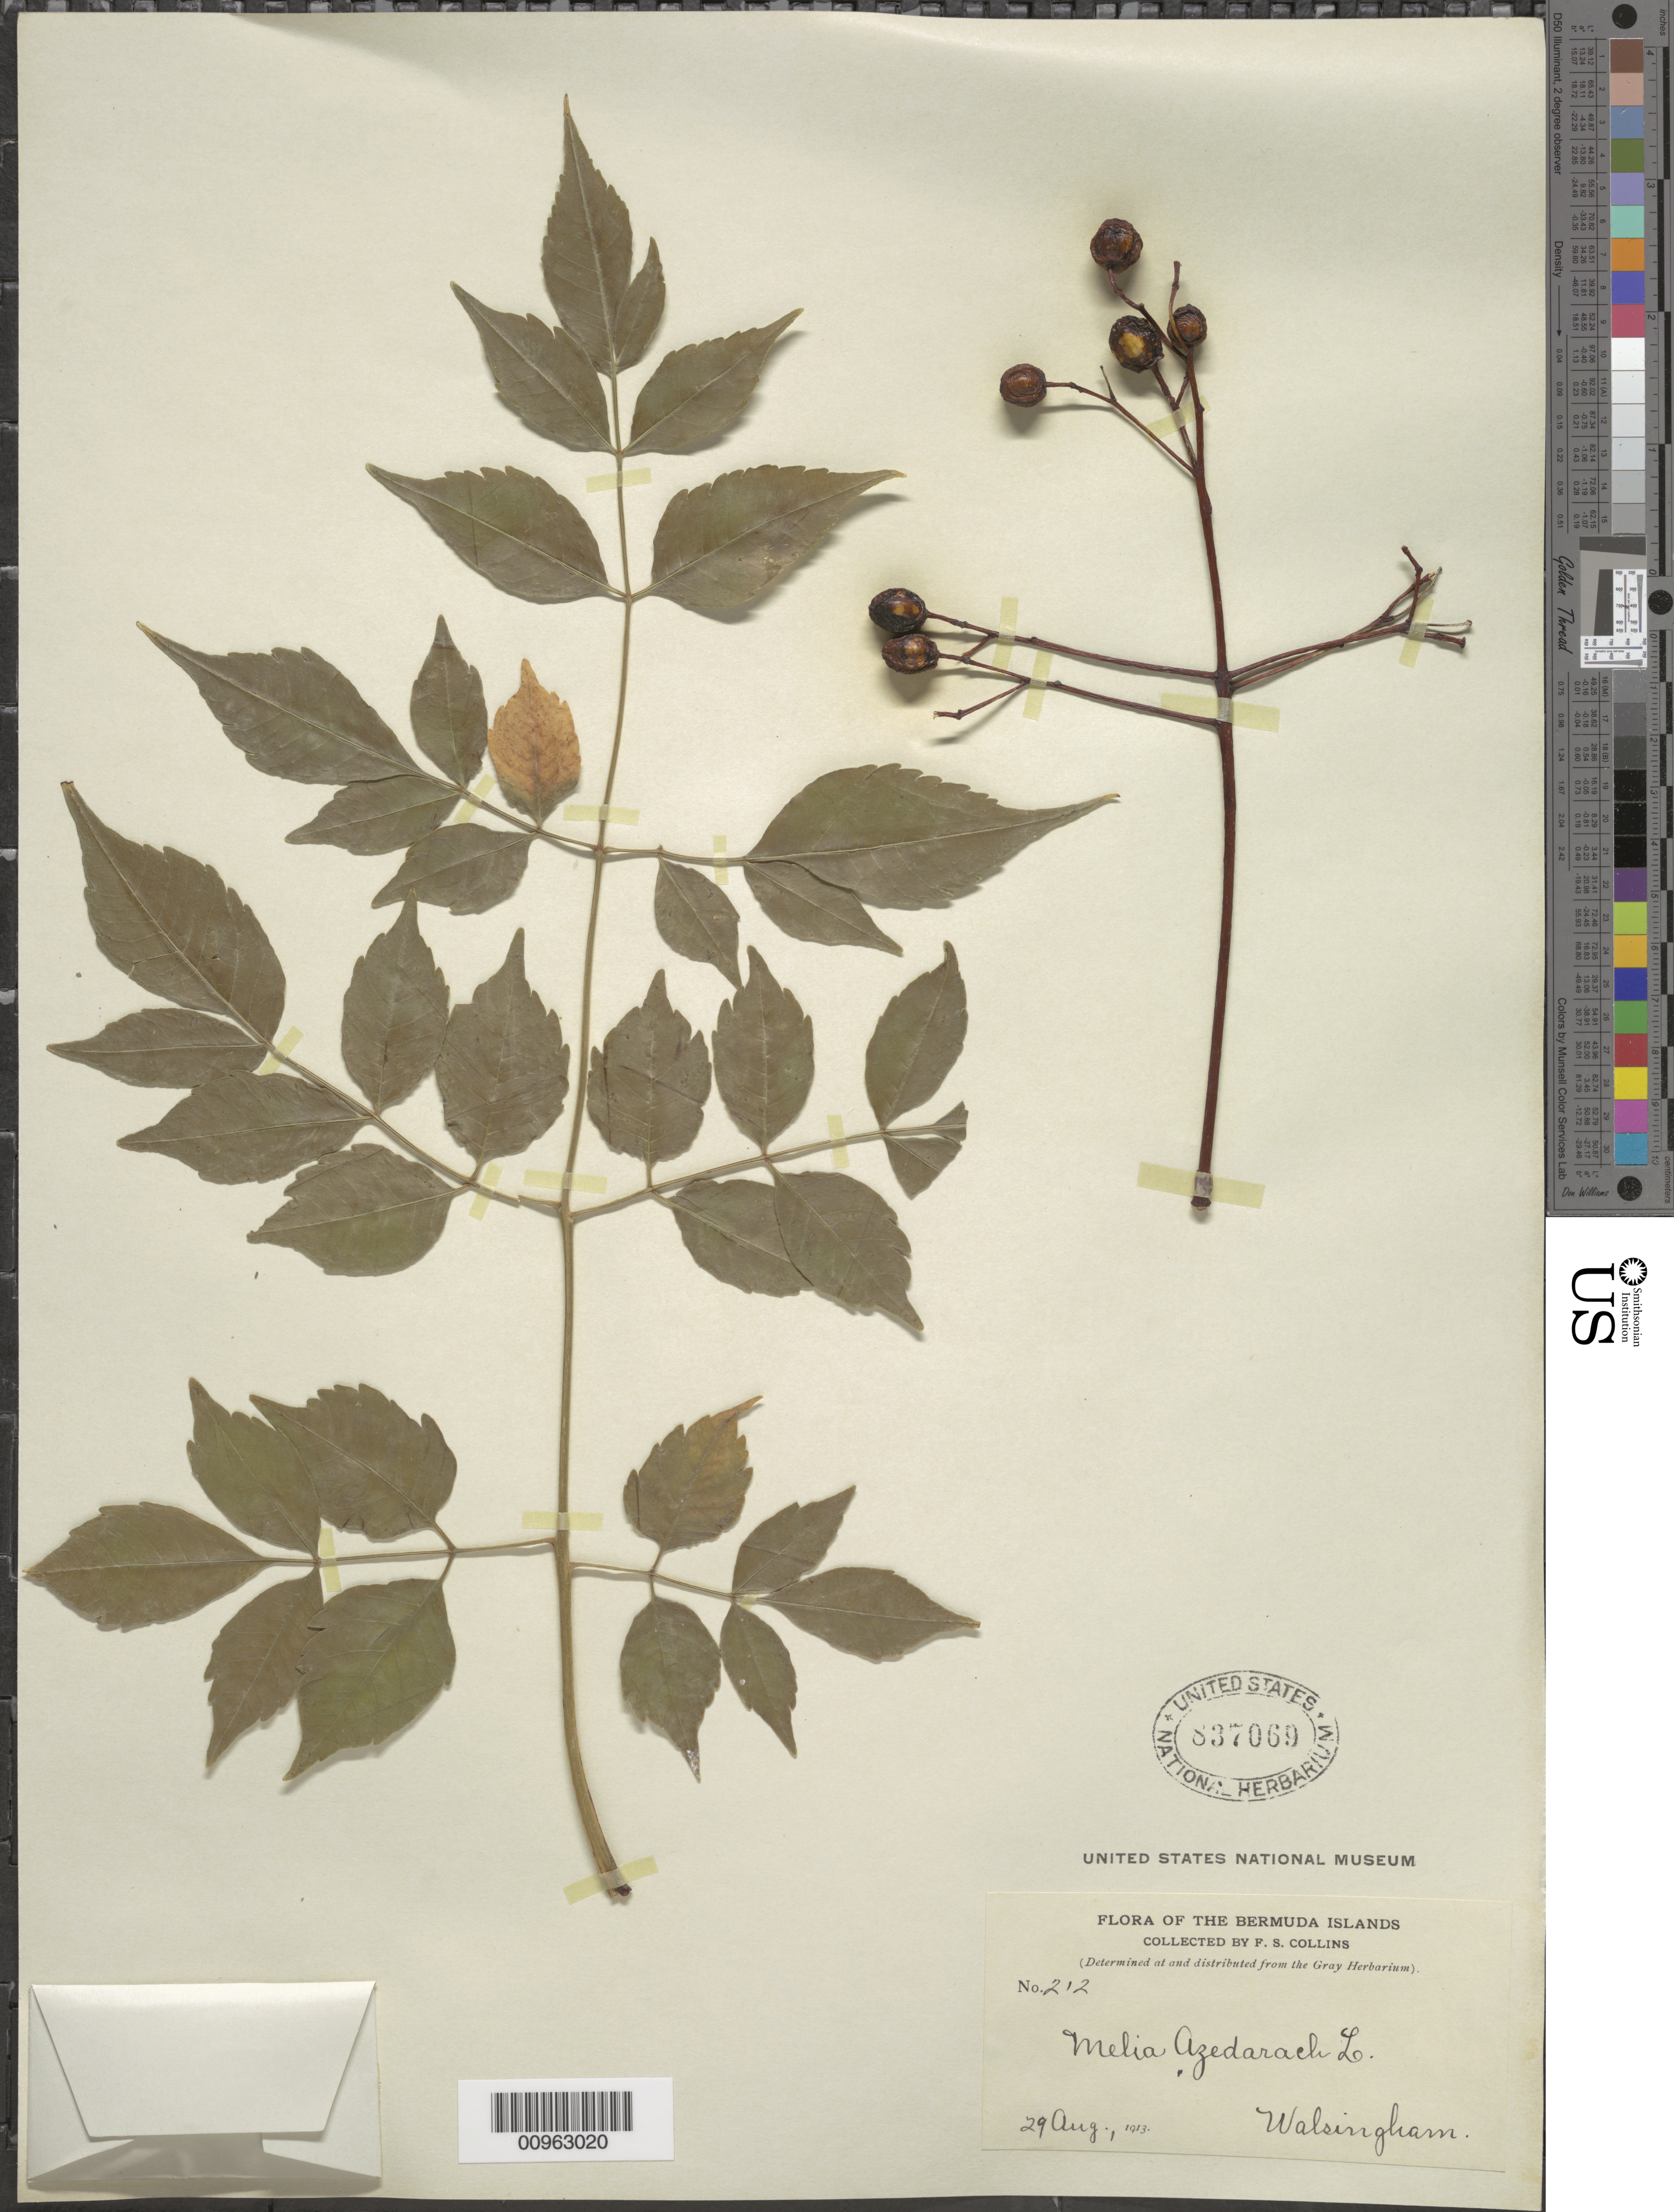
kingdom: Plantae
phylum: Tracheophyta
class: Magnoliopsida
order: Sapindales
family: Meliaceae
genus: Melia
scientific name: Melia azedarach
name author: L.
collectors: F. Collins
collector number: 212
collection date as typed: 29 Aug 1913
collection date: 1913-08-29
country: Bermuda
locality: Walsingham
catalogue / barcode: US 837069